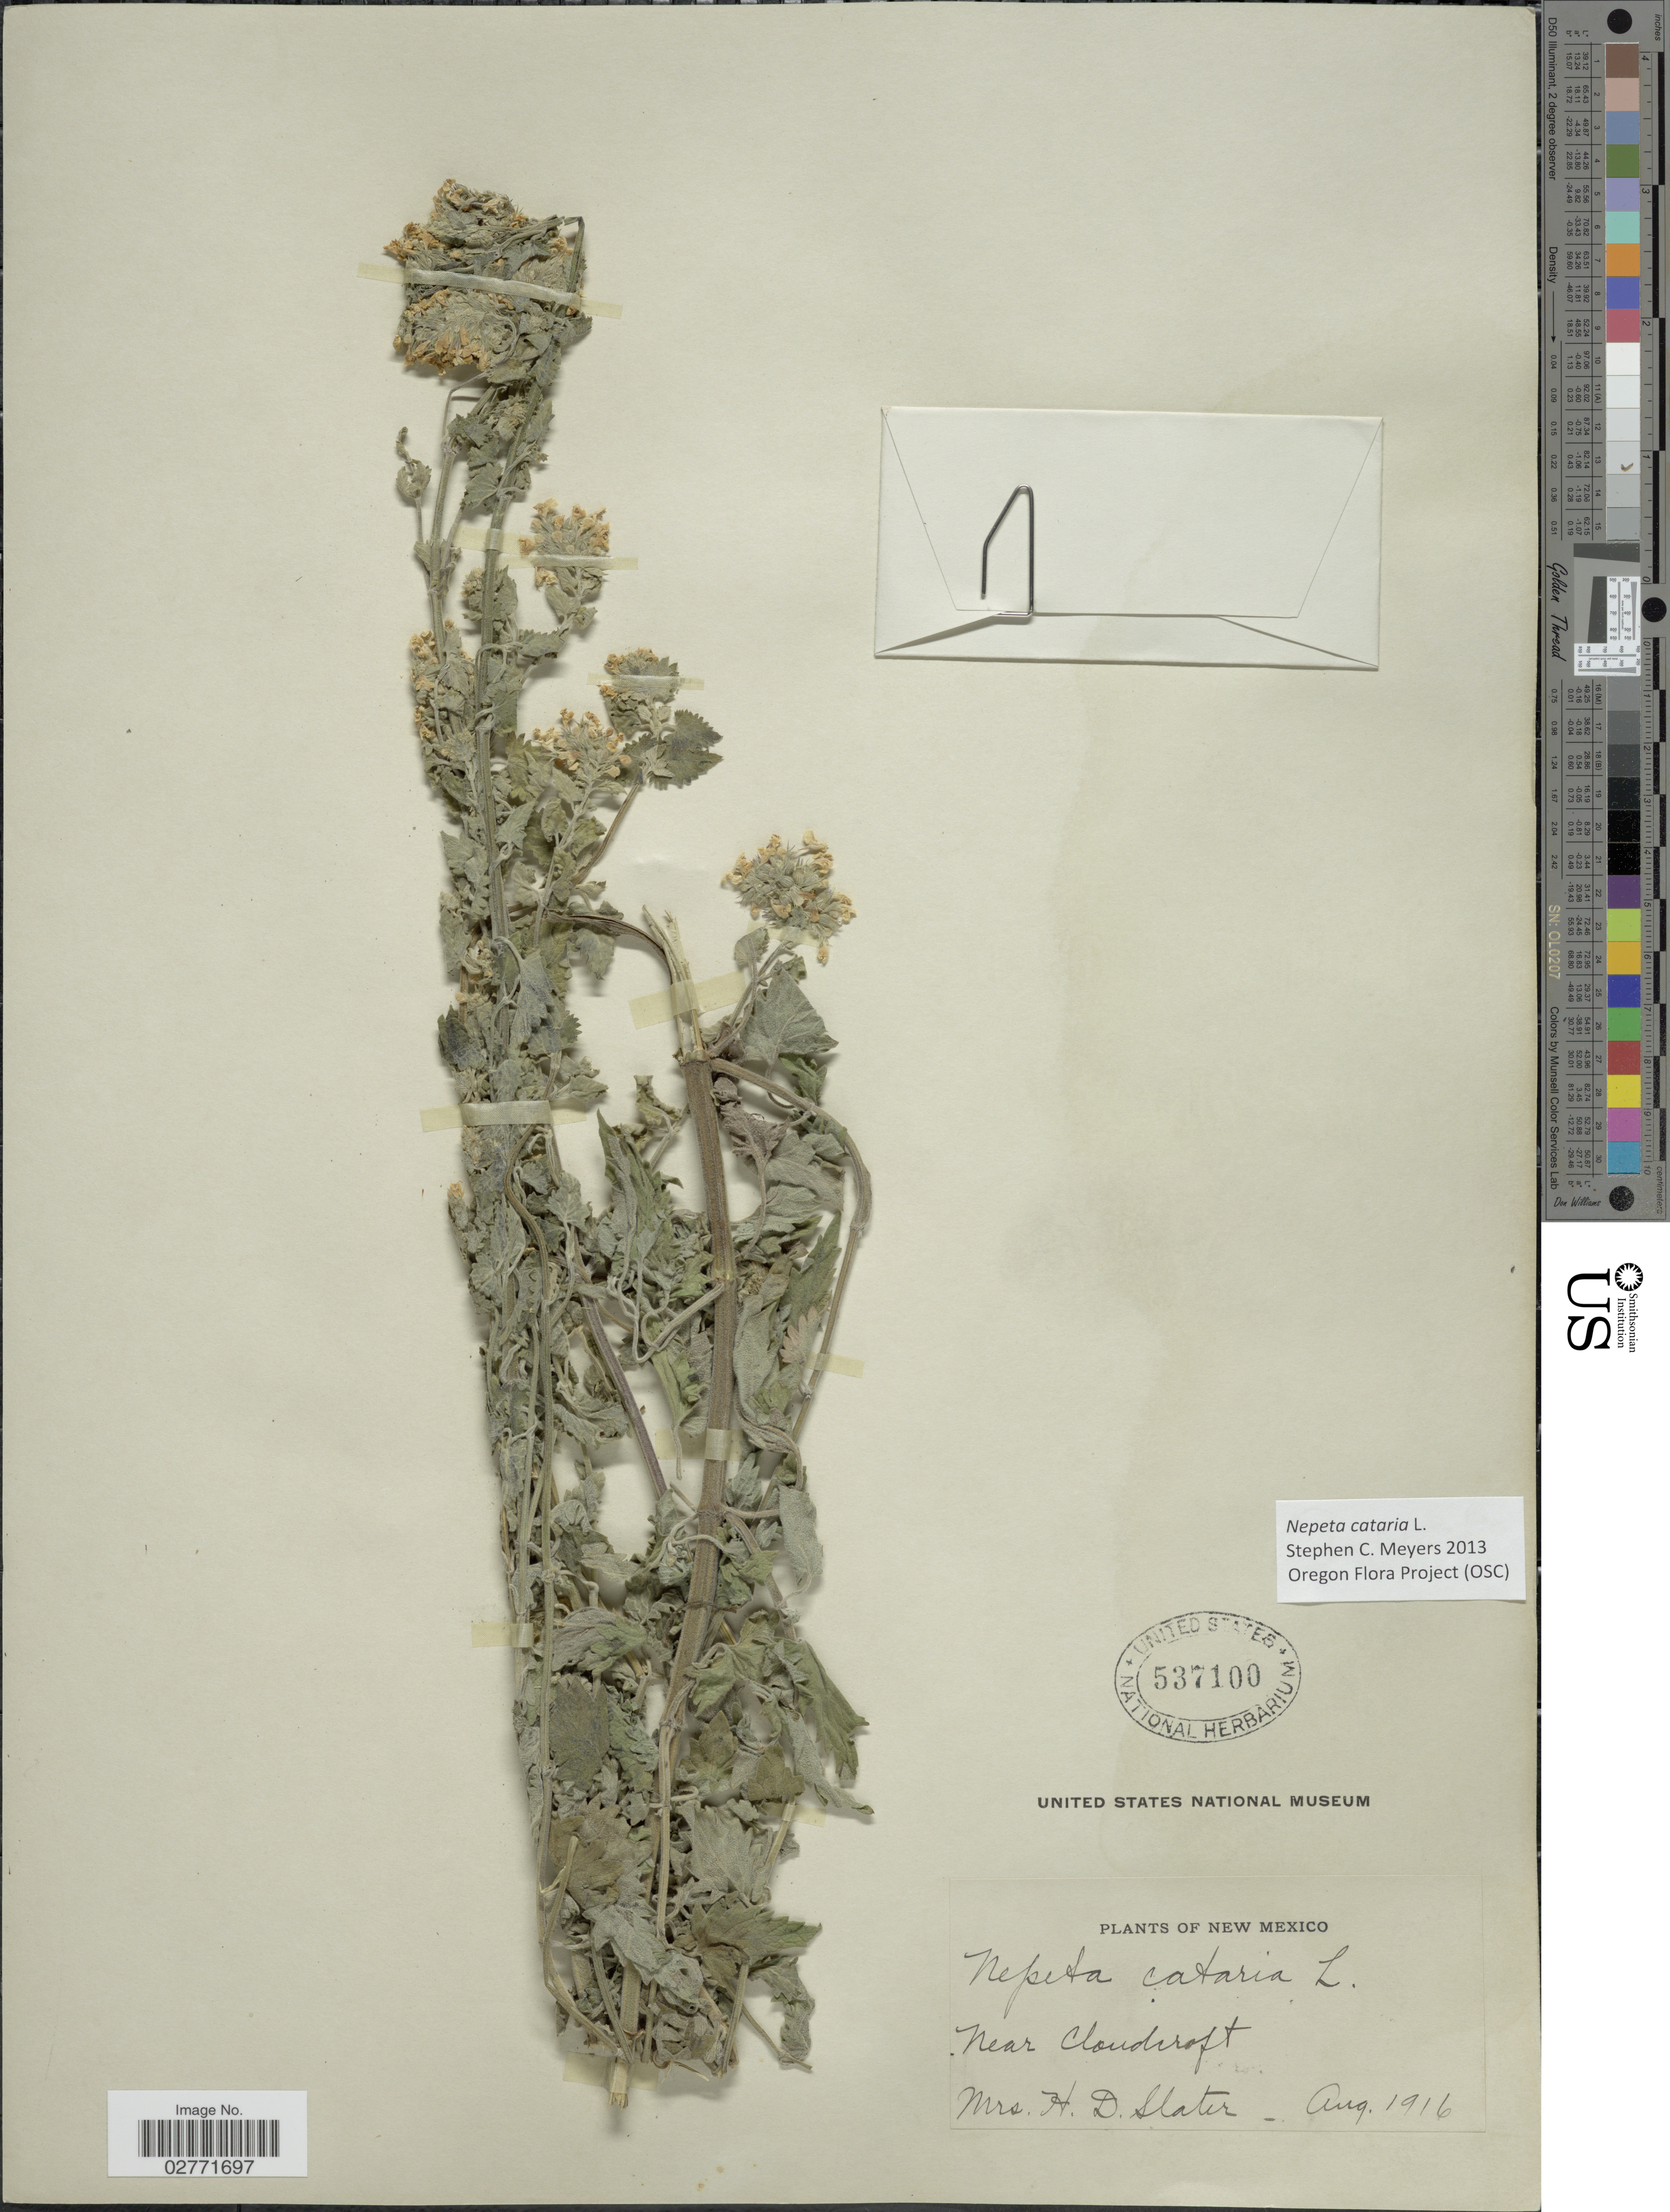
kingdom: Plantae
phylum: Tracheophyta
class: Magnoliopsida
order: Lamiales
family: Lamiaceae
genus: Nepeta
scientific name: Nepeta cataria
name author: L.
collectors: H. Slater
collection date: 1916-08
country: United States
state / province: New Mexico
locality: Near Cloudcroft.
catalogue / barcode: US 537100